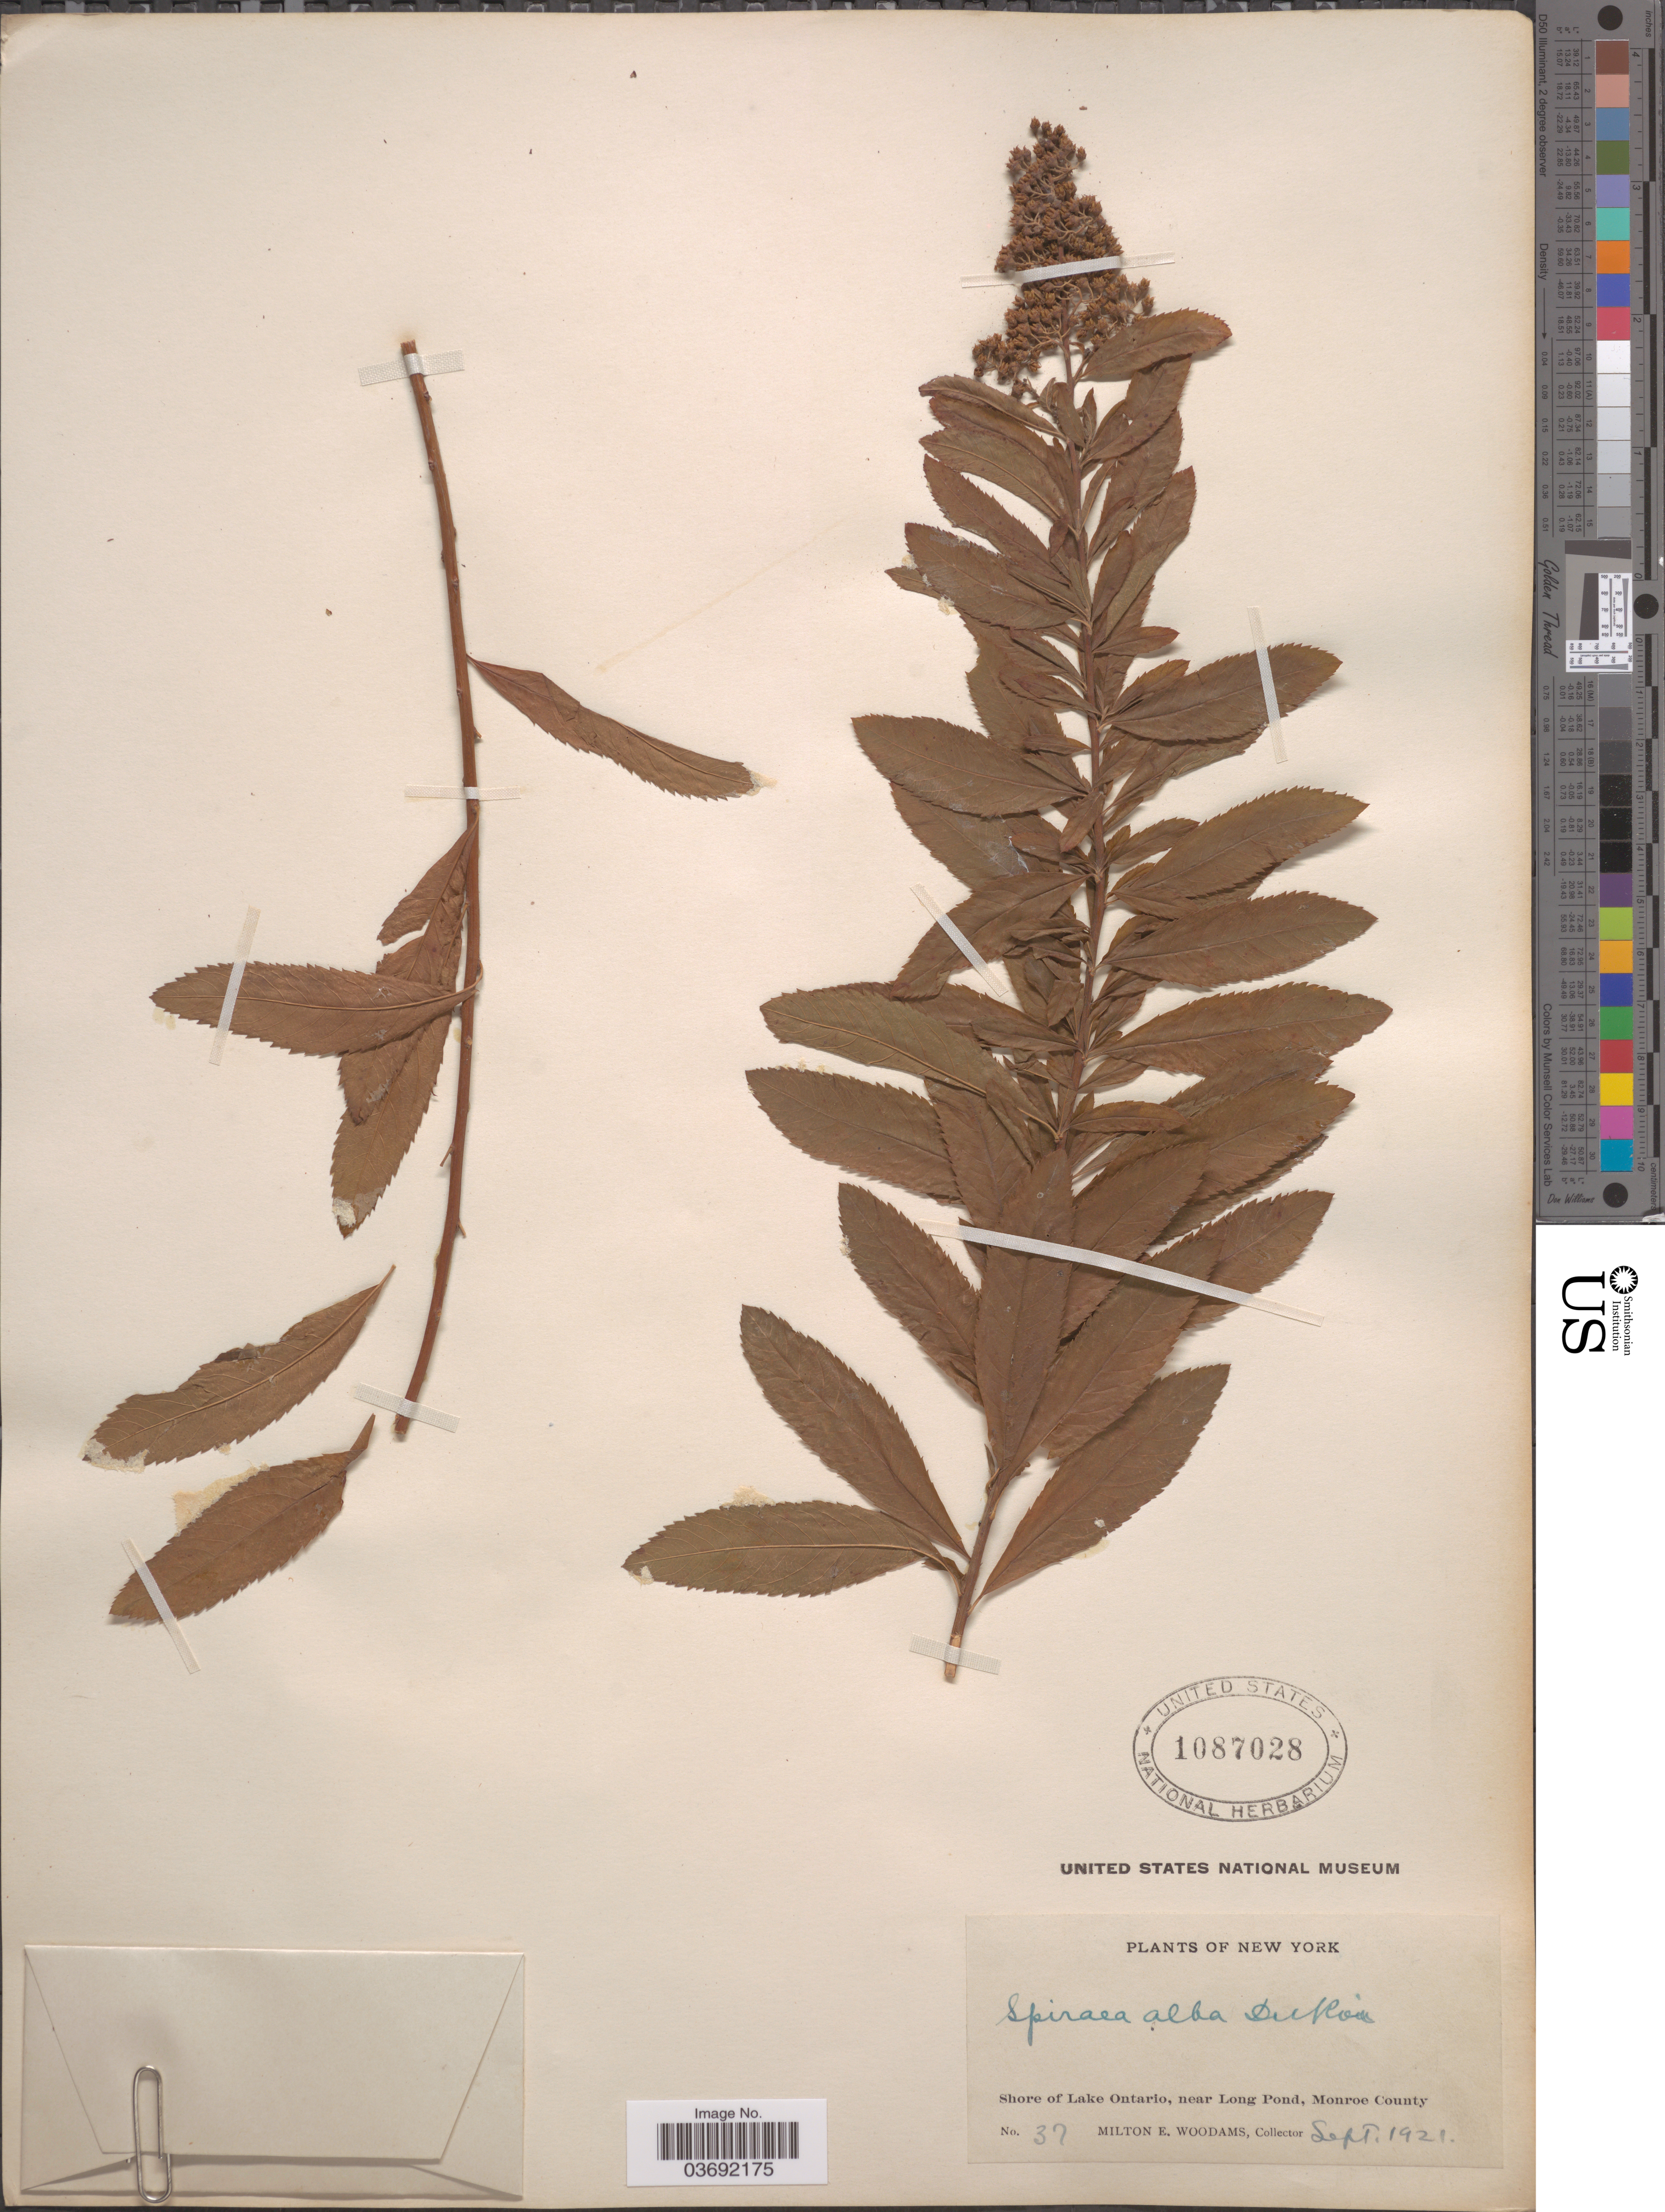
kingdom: Plantae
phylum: Tracheophyta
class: Magnoliopsida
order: Rosales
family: Rosaceae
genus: Spiraea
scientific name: Spiraea alba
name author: Du Roi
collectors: M. Woodams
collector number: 37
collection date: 1921-09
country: United States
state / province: New York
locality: Shore of Lake Ontario, near Long Pond, Monroe County.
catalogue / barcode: US 1087028